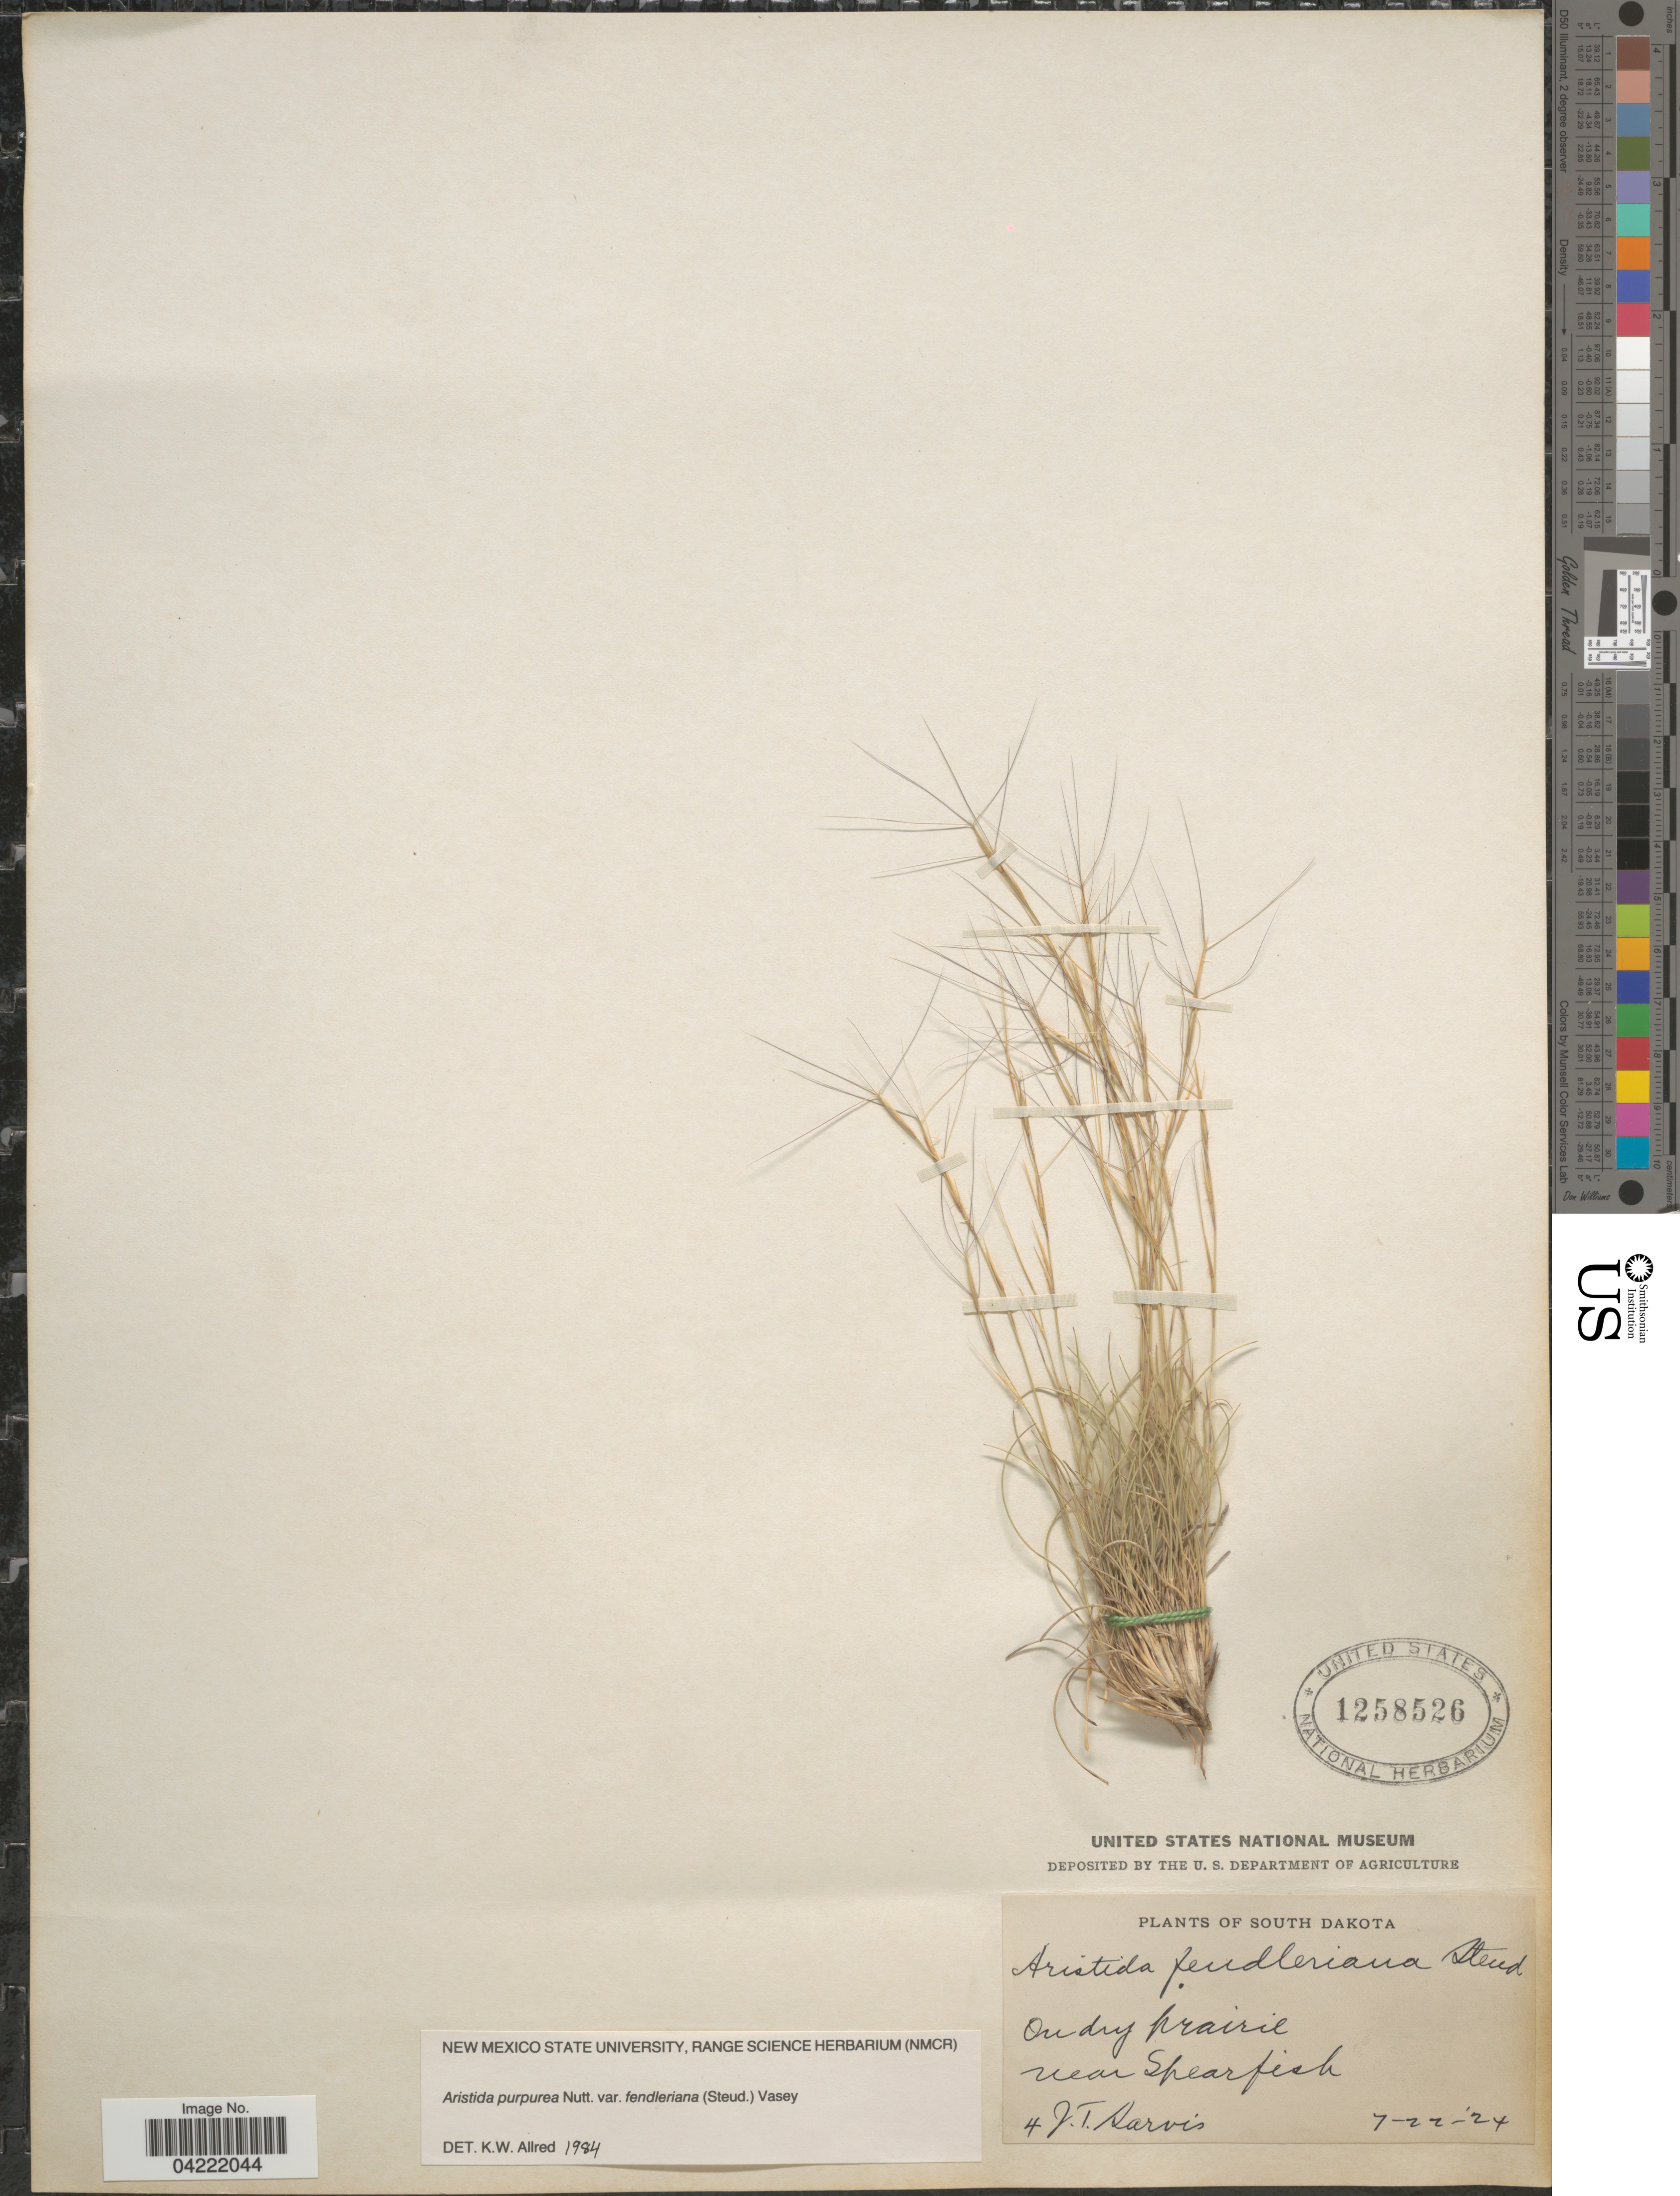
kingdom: Plantae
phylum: Tracheophyta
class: Liliopsida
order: Poales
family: Poaceae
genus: Aristida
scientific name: Aristida purpurea var. fendleriana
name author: (Steud.) Vasey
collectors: J. Sarvis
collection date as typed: Transcribed d/m/y: 22/7/24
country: United States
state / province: South Dakota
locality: On dry prairie near Spearfish.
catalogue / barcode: US 1258526